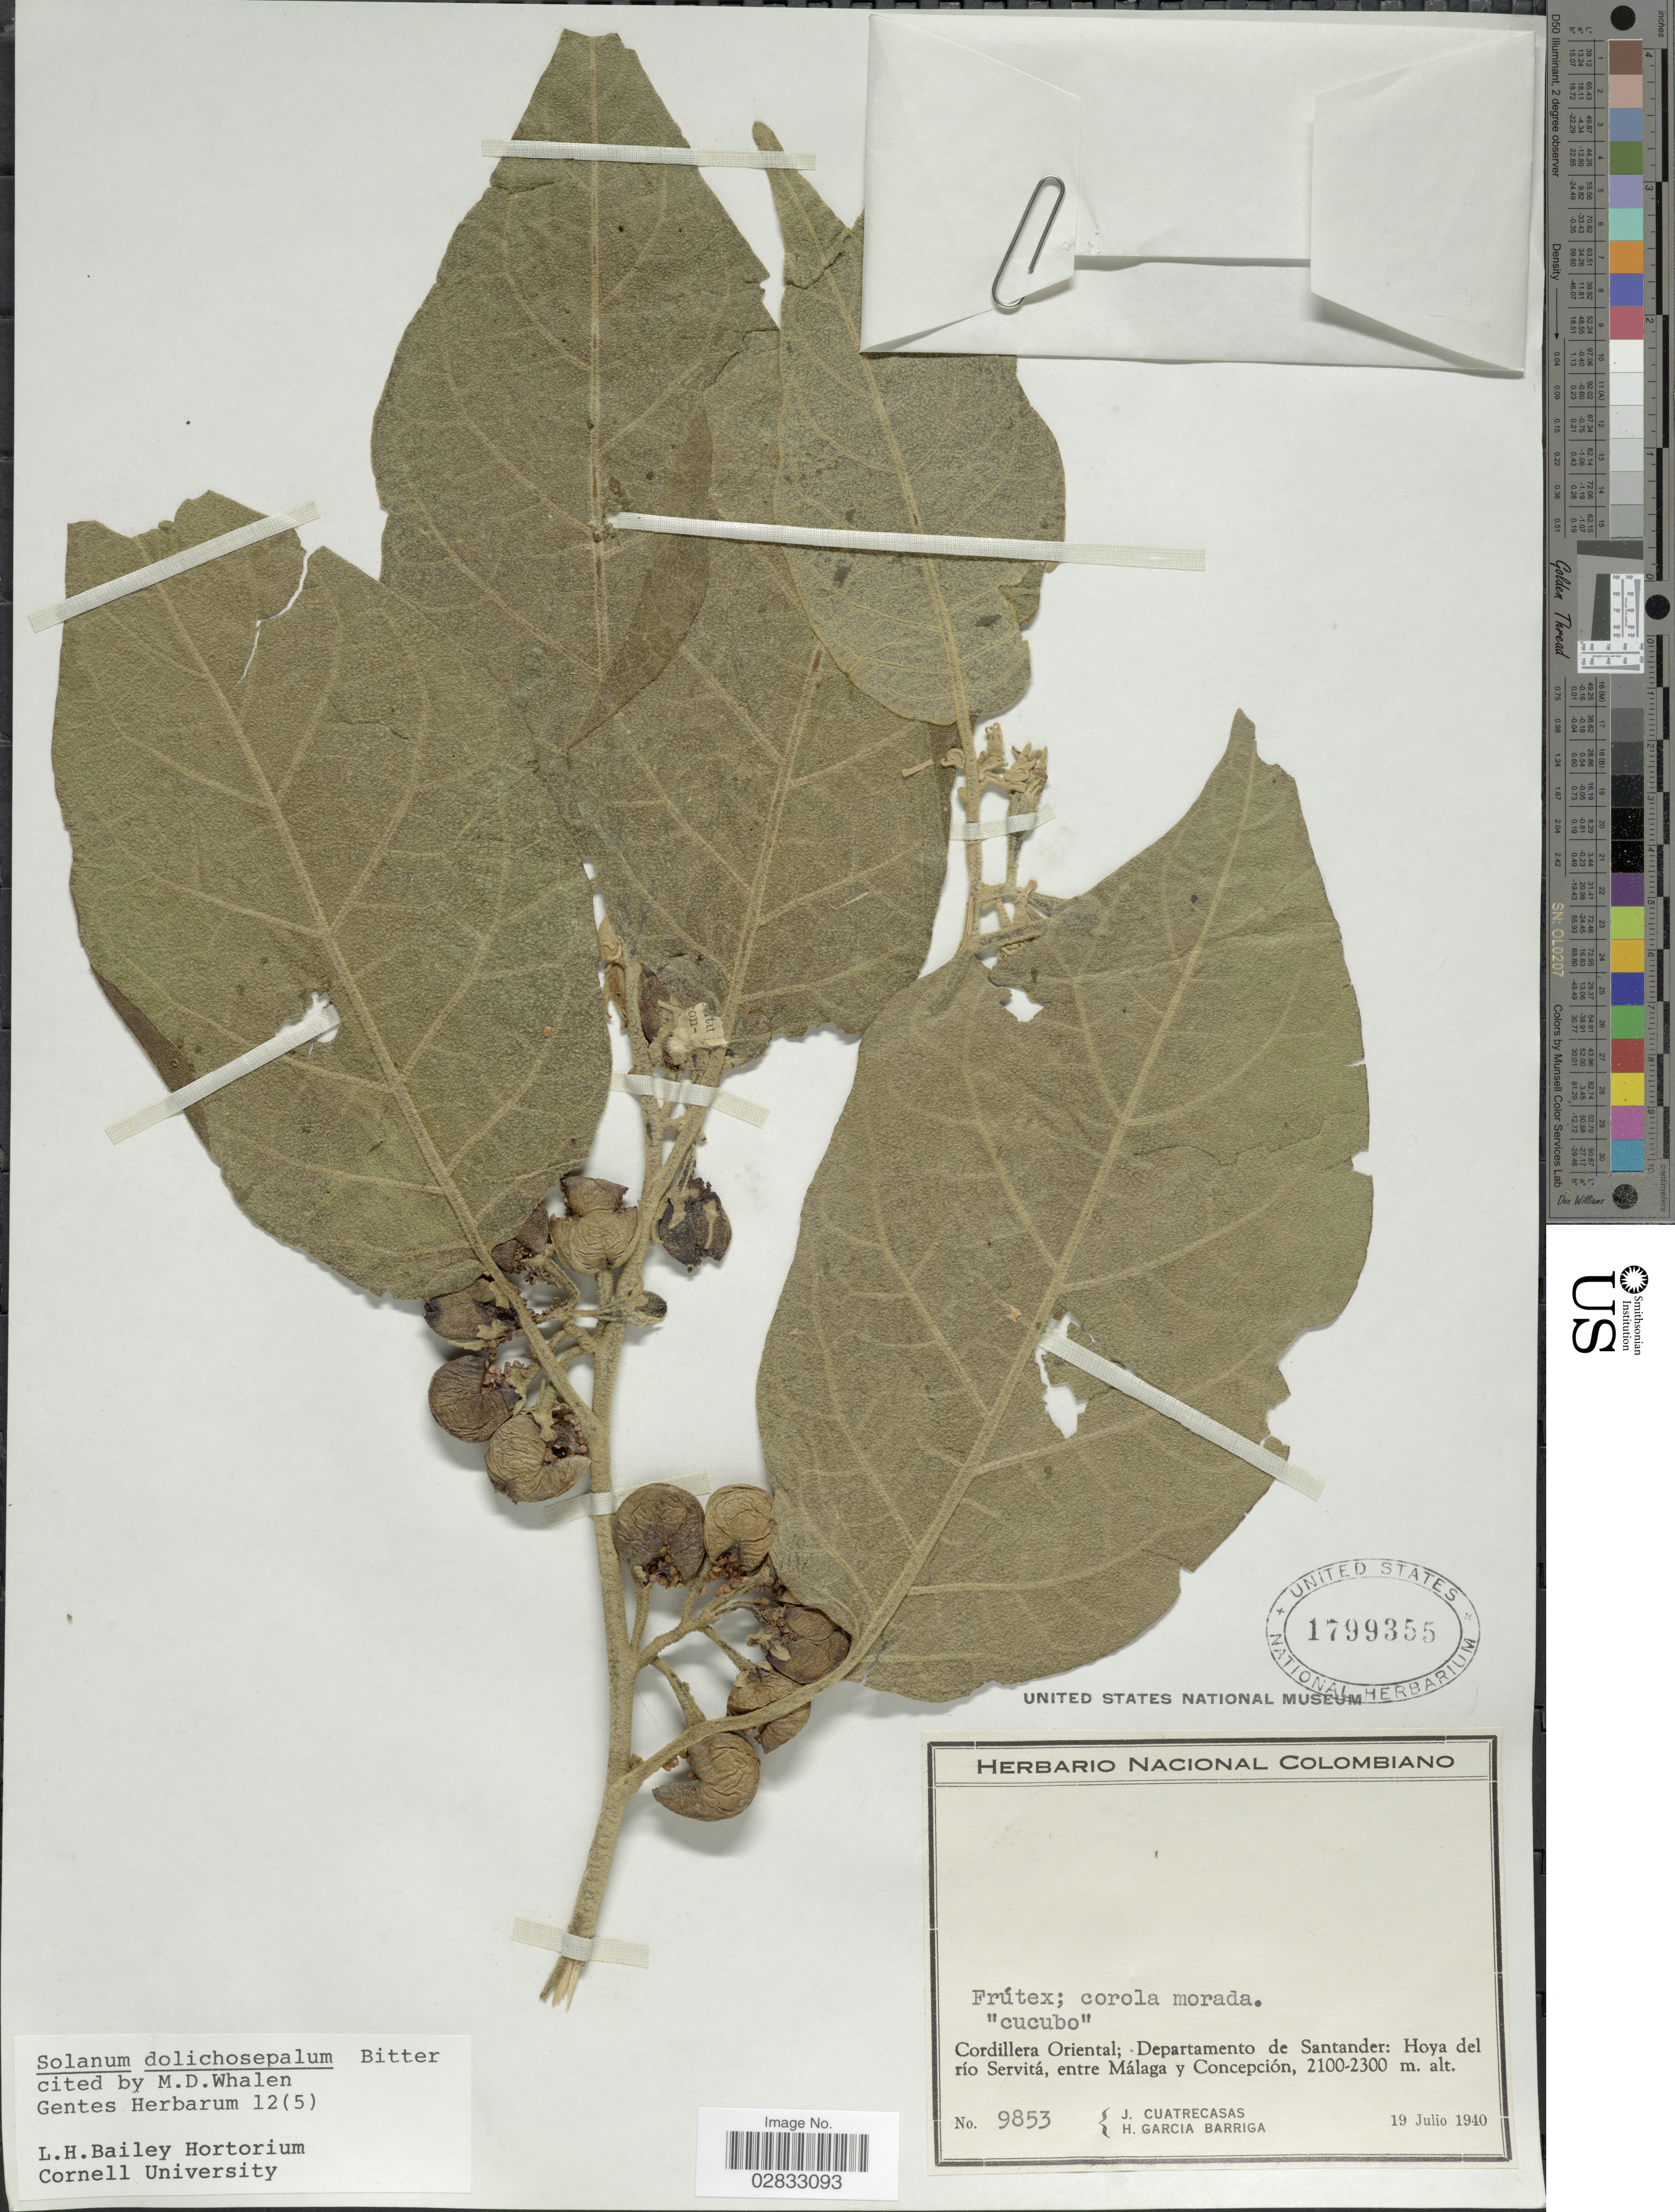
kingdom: Plantae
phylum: Tracheophyta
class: Magnoliopsida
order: Solanales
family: Solanaceae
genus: Solanum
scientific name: Solanum dolichosepalum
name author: Bitter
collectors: J. Cuatrecasas & H. García Barriga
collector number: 9853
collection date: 1940-07-19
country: Colombia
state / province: Santander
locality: Cordillera Oriental: Departamento de Santander: Hoya del río Servitá, entre Málaga y Concepcíon.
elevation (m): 2100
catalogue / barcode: US 1799355